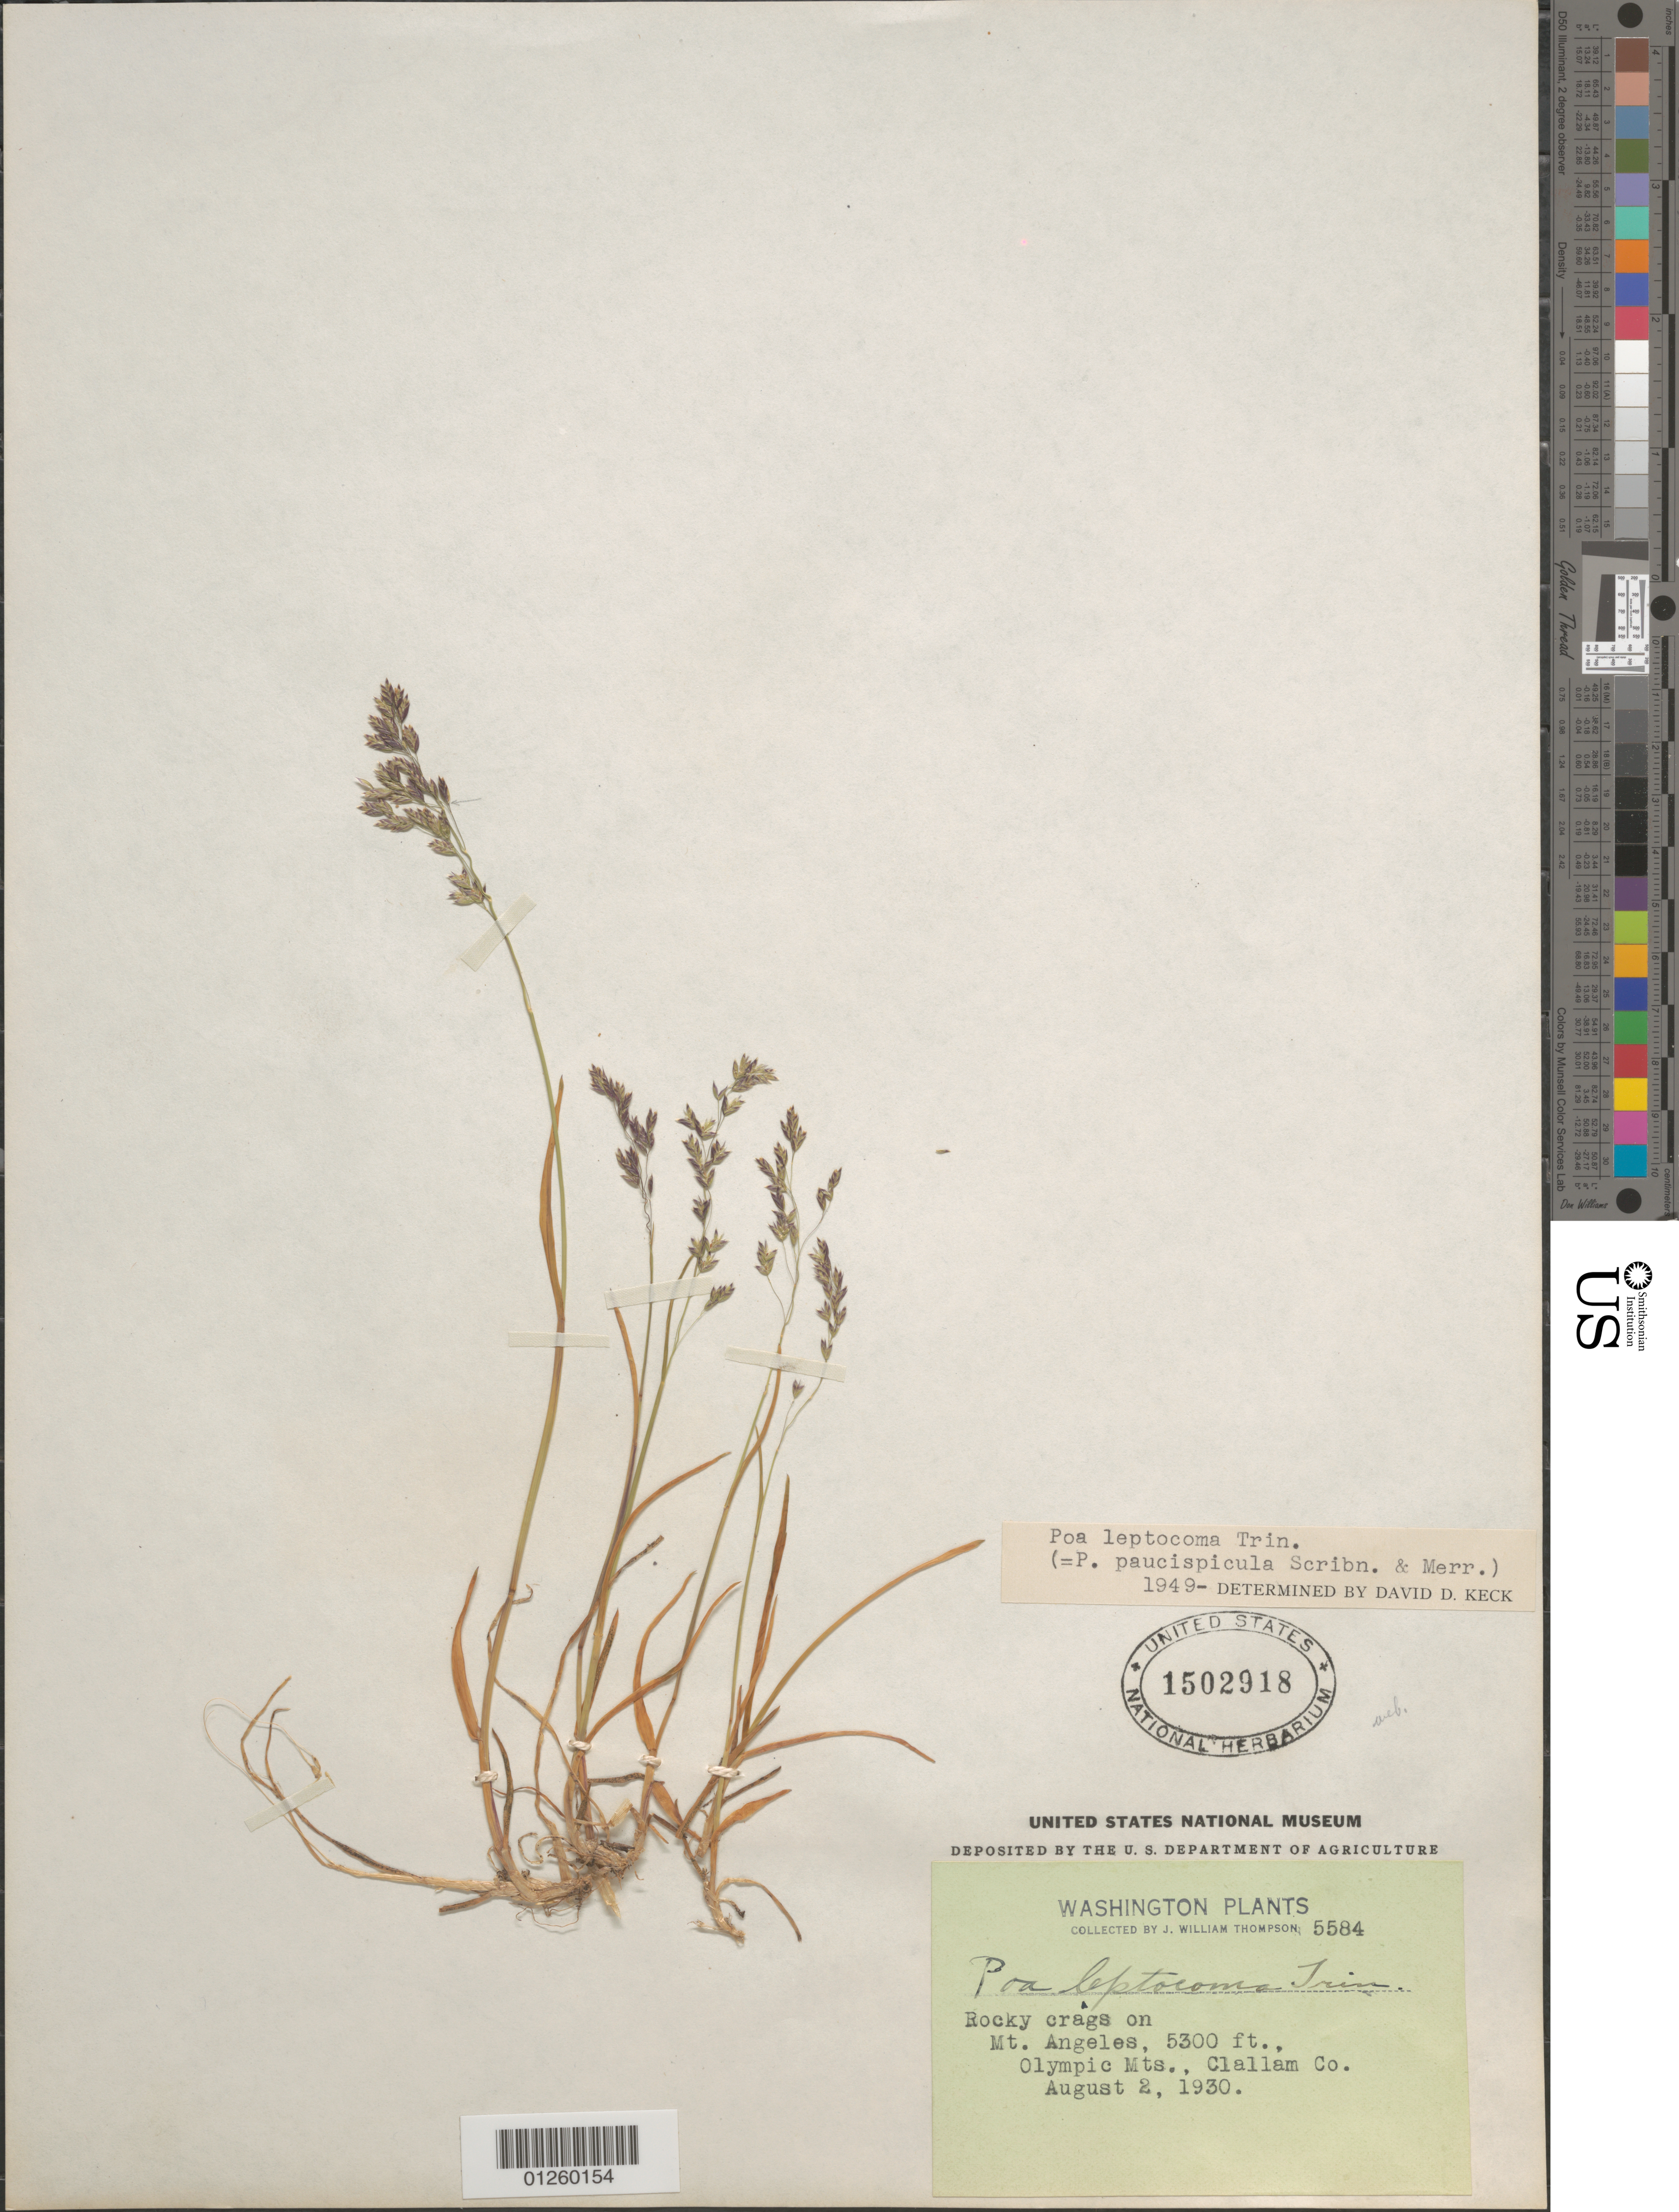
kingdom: Plantae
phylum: Tracheophyta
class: Liliopsida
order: Poales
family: Poaceae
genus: Poa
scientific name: Poa paucispicula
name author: Scribn. & Merr.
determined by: Soreng, Robert J., Research Associate (BOT), Smithsonian Institution - National Museum of Natural History (UNITED STATES)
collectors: J. W. Thompson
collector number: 5584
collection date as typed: August 2, 1930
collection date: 1930-08-02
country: United States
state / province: Washington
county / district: Clallam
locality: Rocky crags on Mt. Angeles, Olympic Mts.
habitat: Rocky crags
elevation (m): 1615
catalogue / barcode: US 1502918